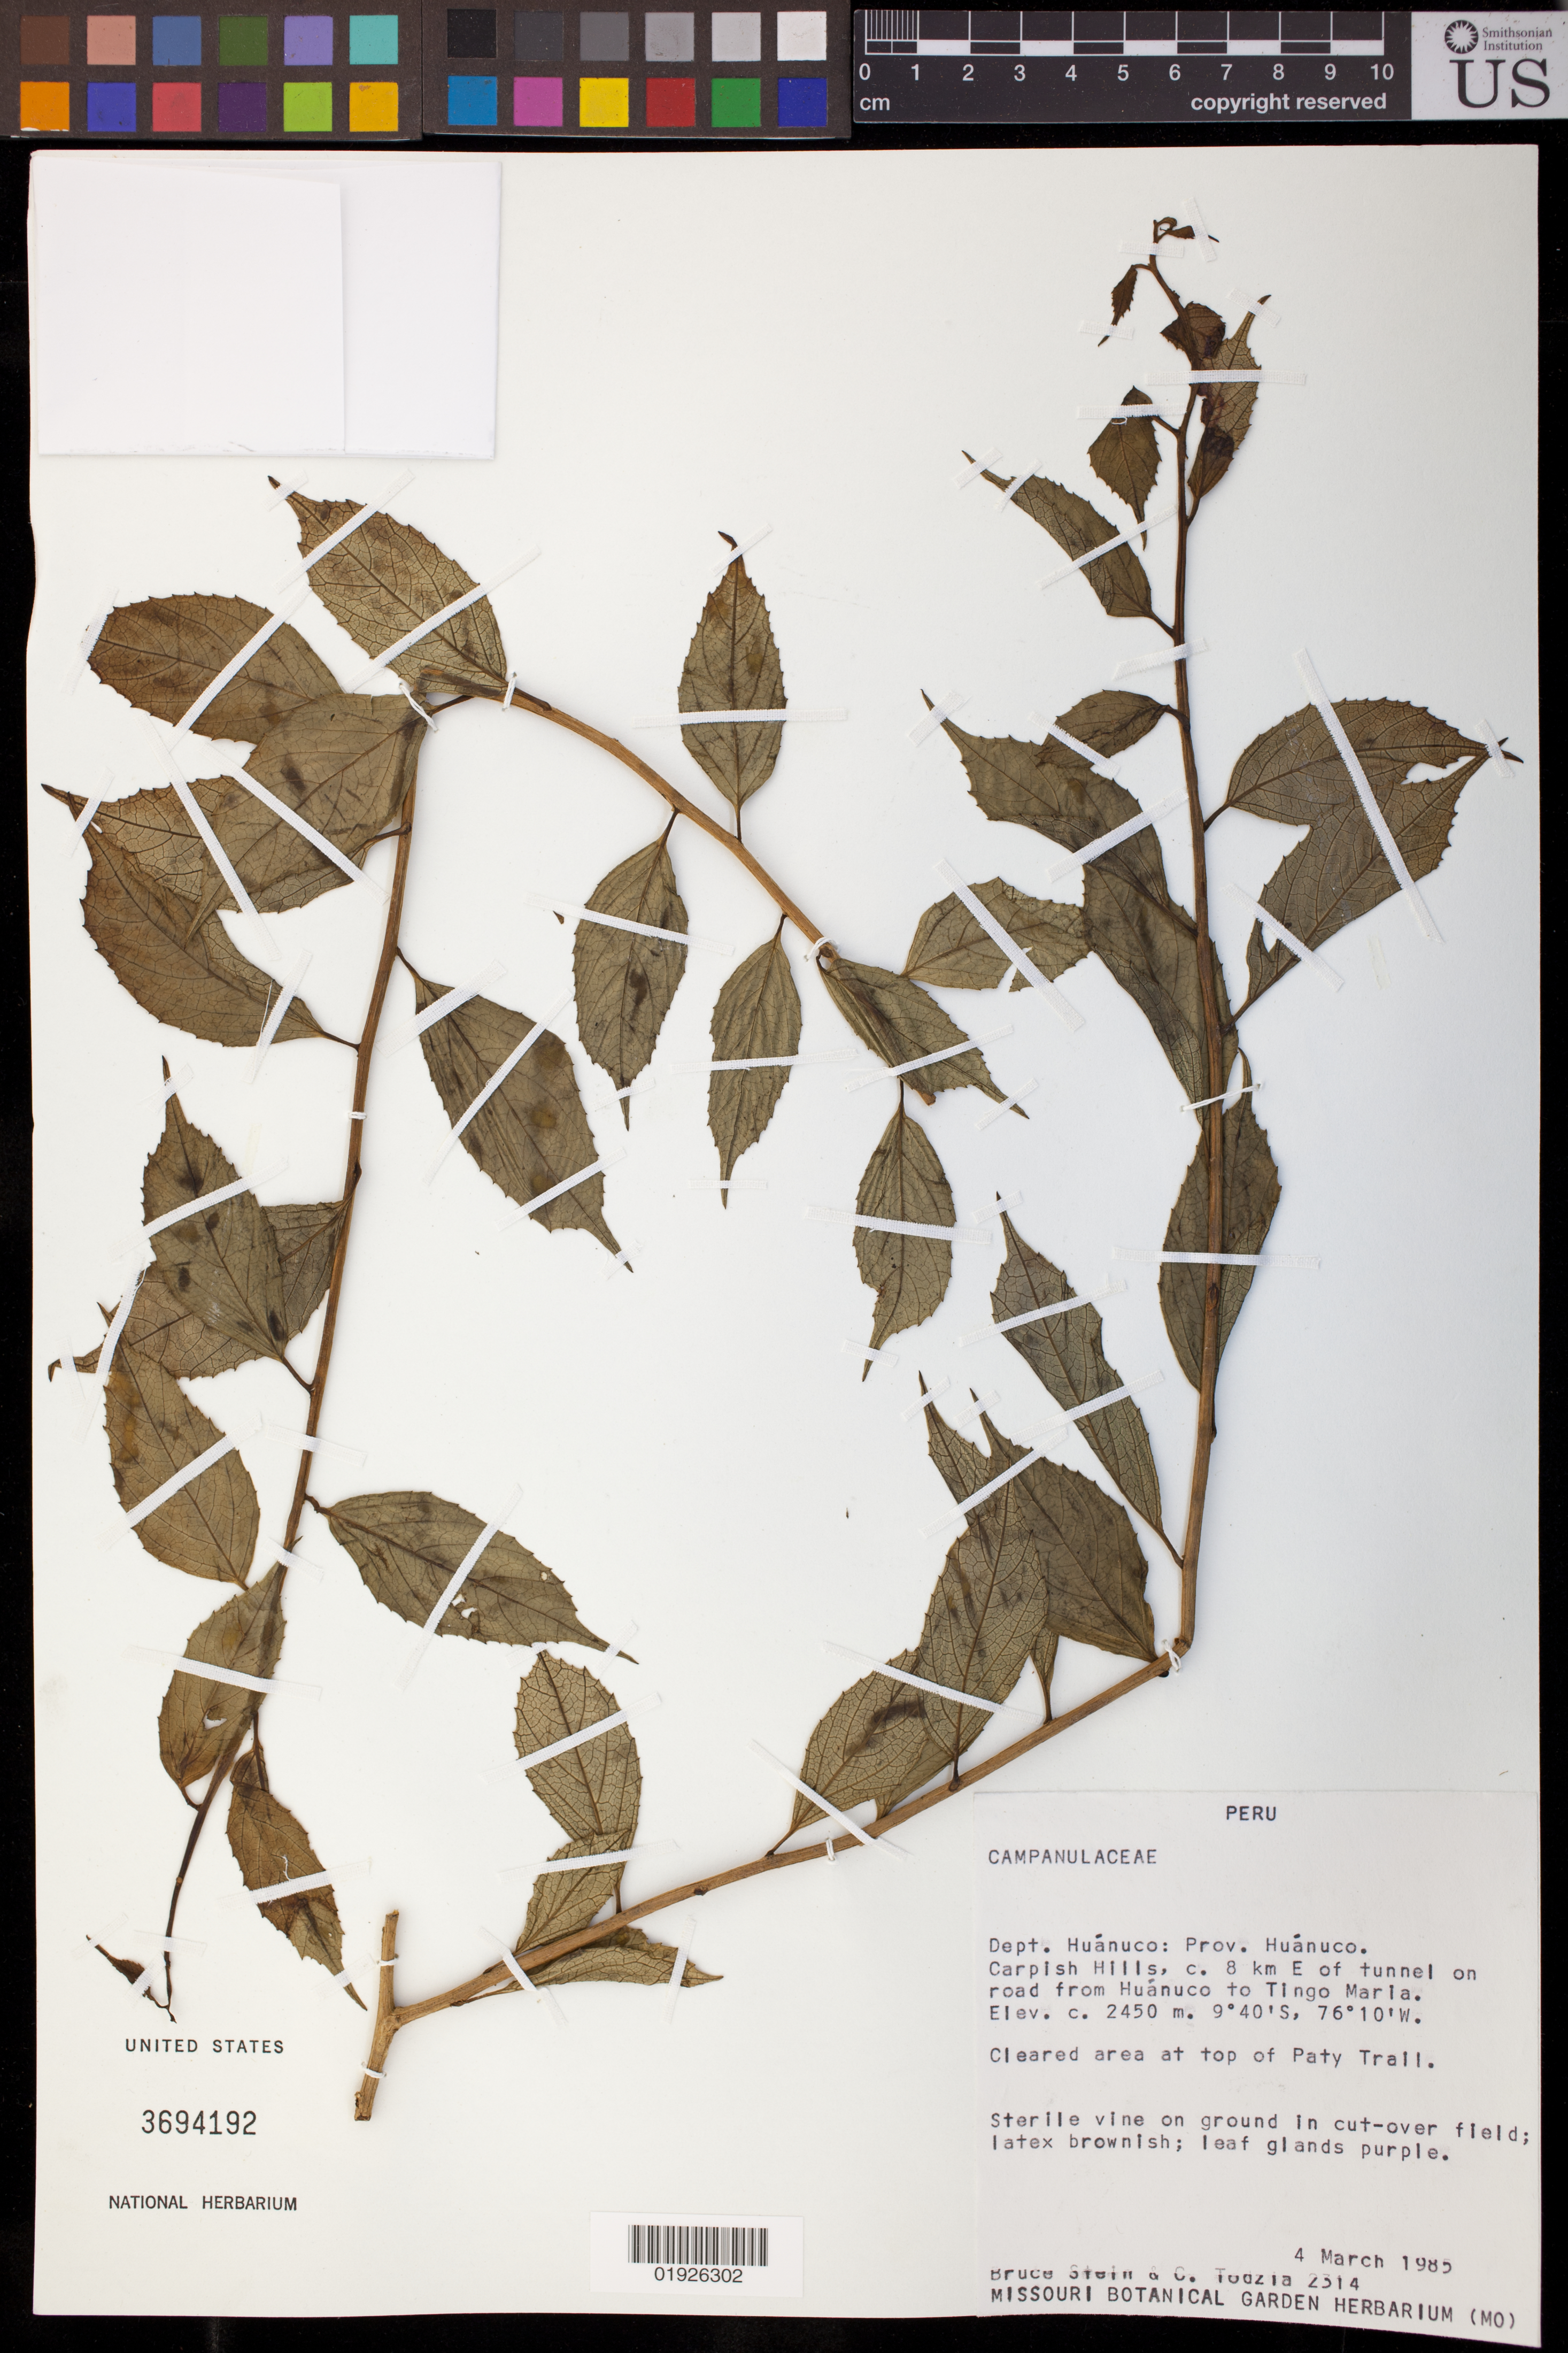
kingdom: Plantae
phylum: Tracheophyta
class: Magnoliopsida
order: Asterales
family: Campanulaceae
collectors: B. A. Stein & C. A. Todzia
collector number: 2314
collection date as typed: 04 Mar 1985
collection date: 1985-03-04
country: Peru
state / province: Huánuco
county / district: Huánuco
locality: Carpish Hills, c. 8 km E of tunnel on road from Huánuco to Tingo Maria. Cleared area at top of Paty Trail.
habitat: Cleared area at top of Paty Trail.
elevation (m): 2450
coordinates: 9 40 S, 76 10 W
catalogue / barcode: US 3694192